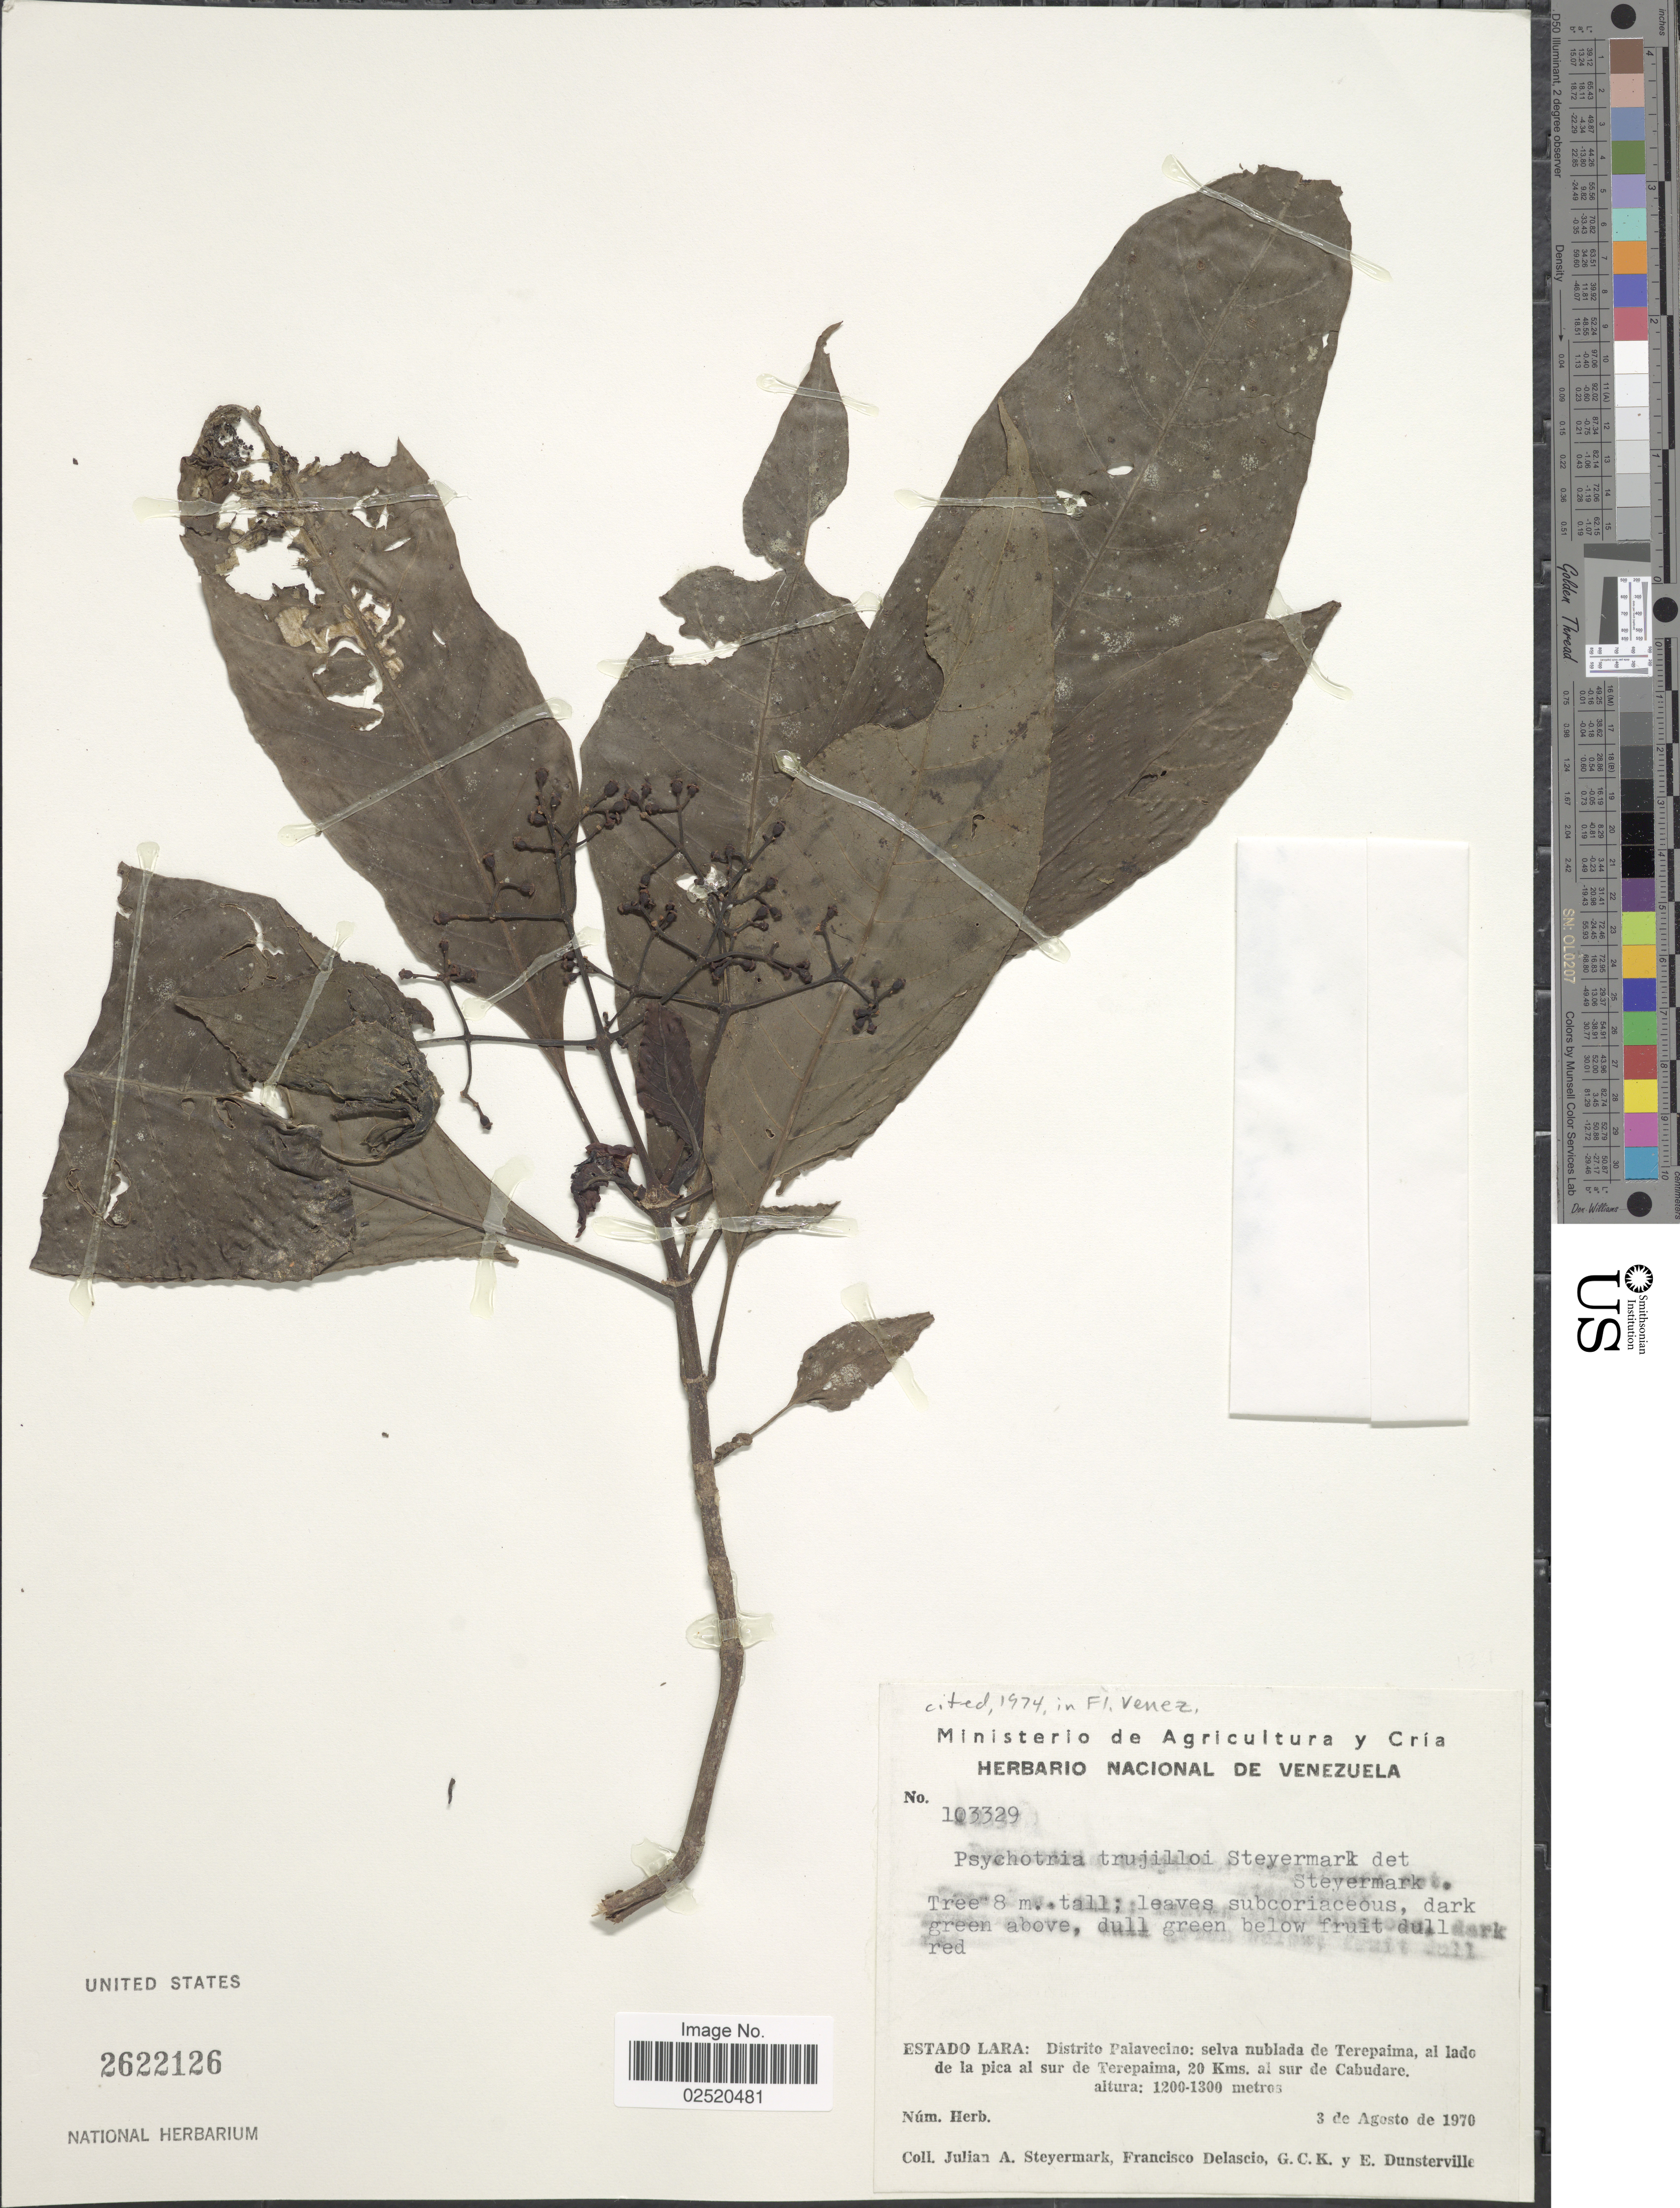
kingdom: Plantae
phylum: Tracheophyta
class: Magnoliopsida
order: Gentianales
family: Rubiaceae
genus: Psychotria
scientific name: Psychotria trujilloi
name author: Steyerm.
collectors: J. Steyermark, F. Delascio, G. C. K. Dunsterville & E. Dunsterville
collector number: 103329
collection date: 1970-08-03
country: Venezuela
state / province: Lara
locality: Distrito Palavecino: selva nublada de Terepaima, al lado de la pica al sur de Terepaima, 20 Kms. al sur de Cabudare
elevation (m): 1200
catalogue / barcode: US 2622126